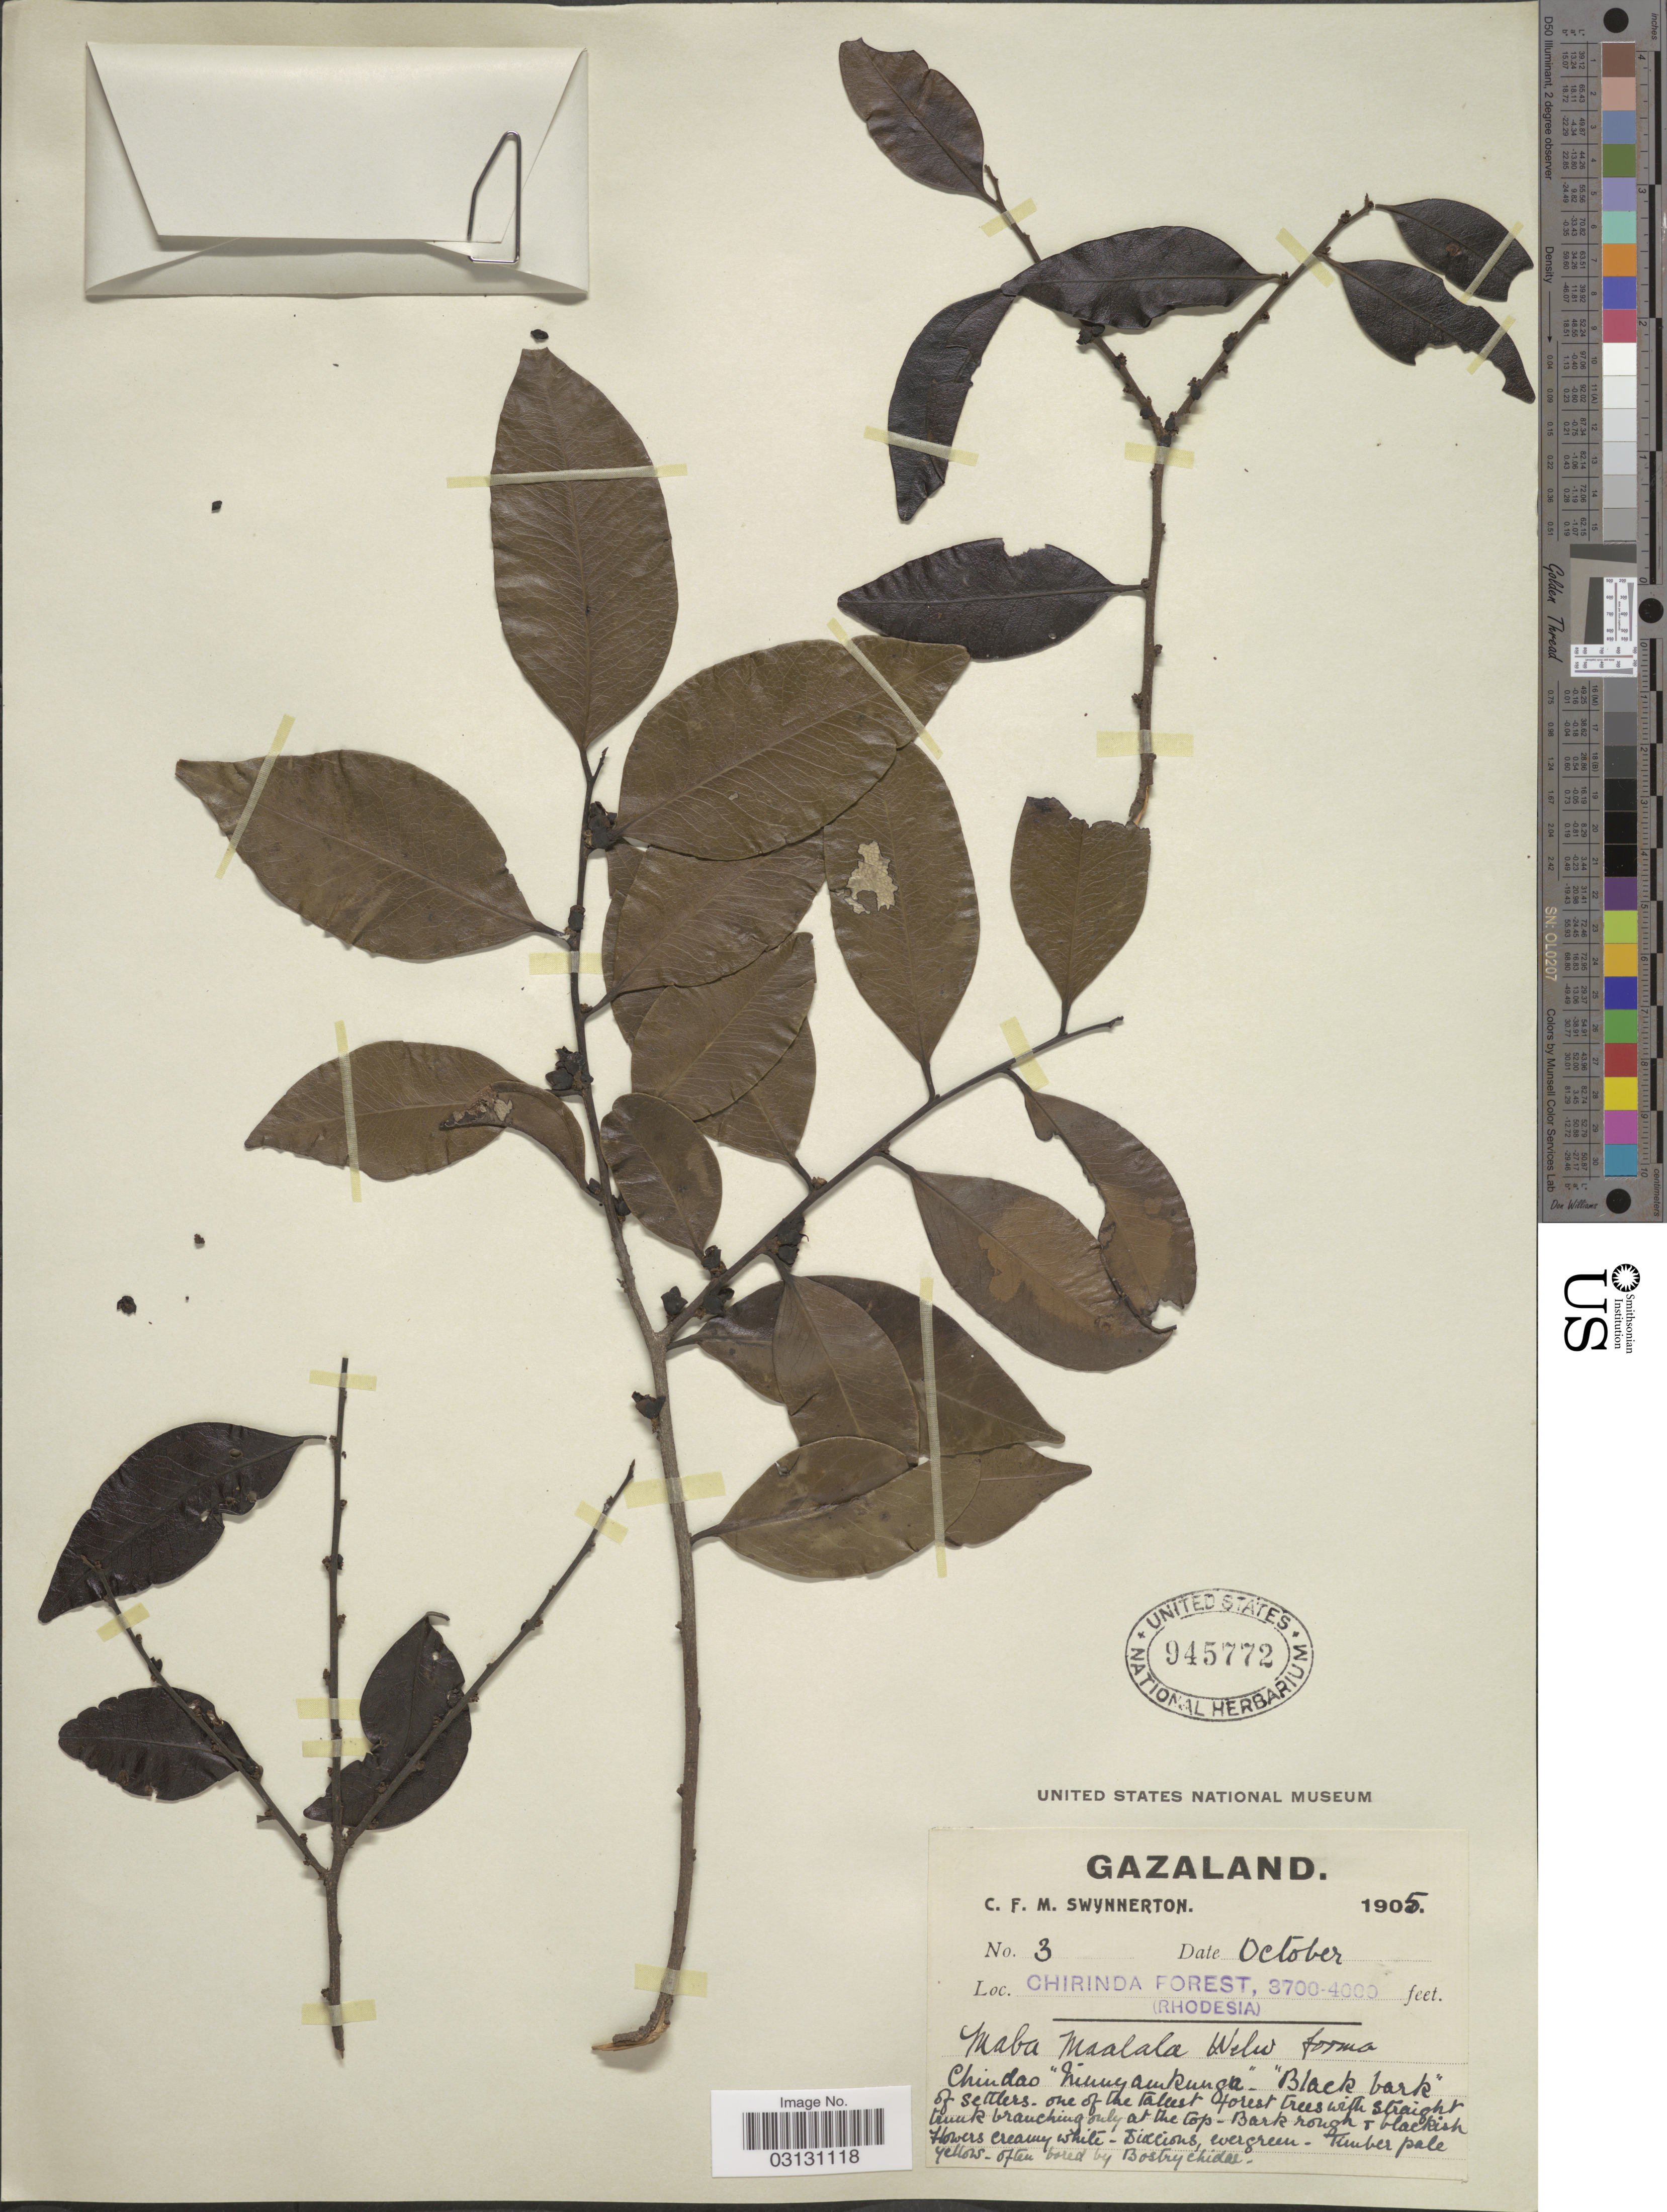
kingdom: Plantae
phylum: Tracheophyta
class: Magnoliopsida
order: Ericales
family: Ebenaceae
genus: Diospyros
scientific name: Diospyros abyssinica subsp. abyssinica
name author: (Hiern) F. White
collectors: C. Swynnerton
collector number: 3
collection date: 1905-10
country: Zimbabwe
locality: Chirinda Forest.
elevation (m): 1128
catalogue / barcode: US 945772